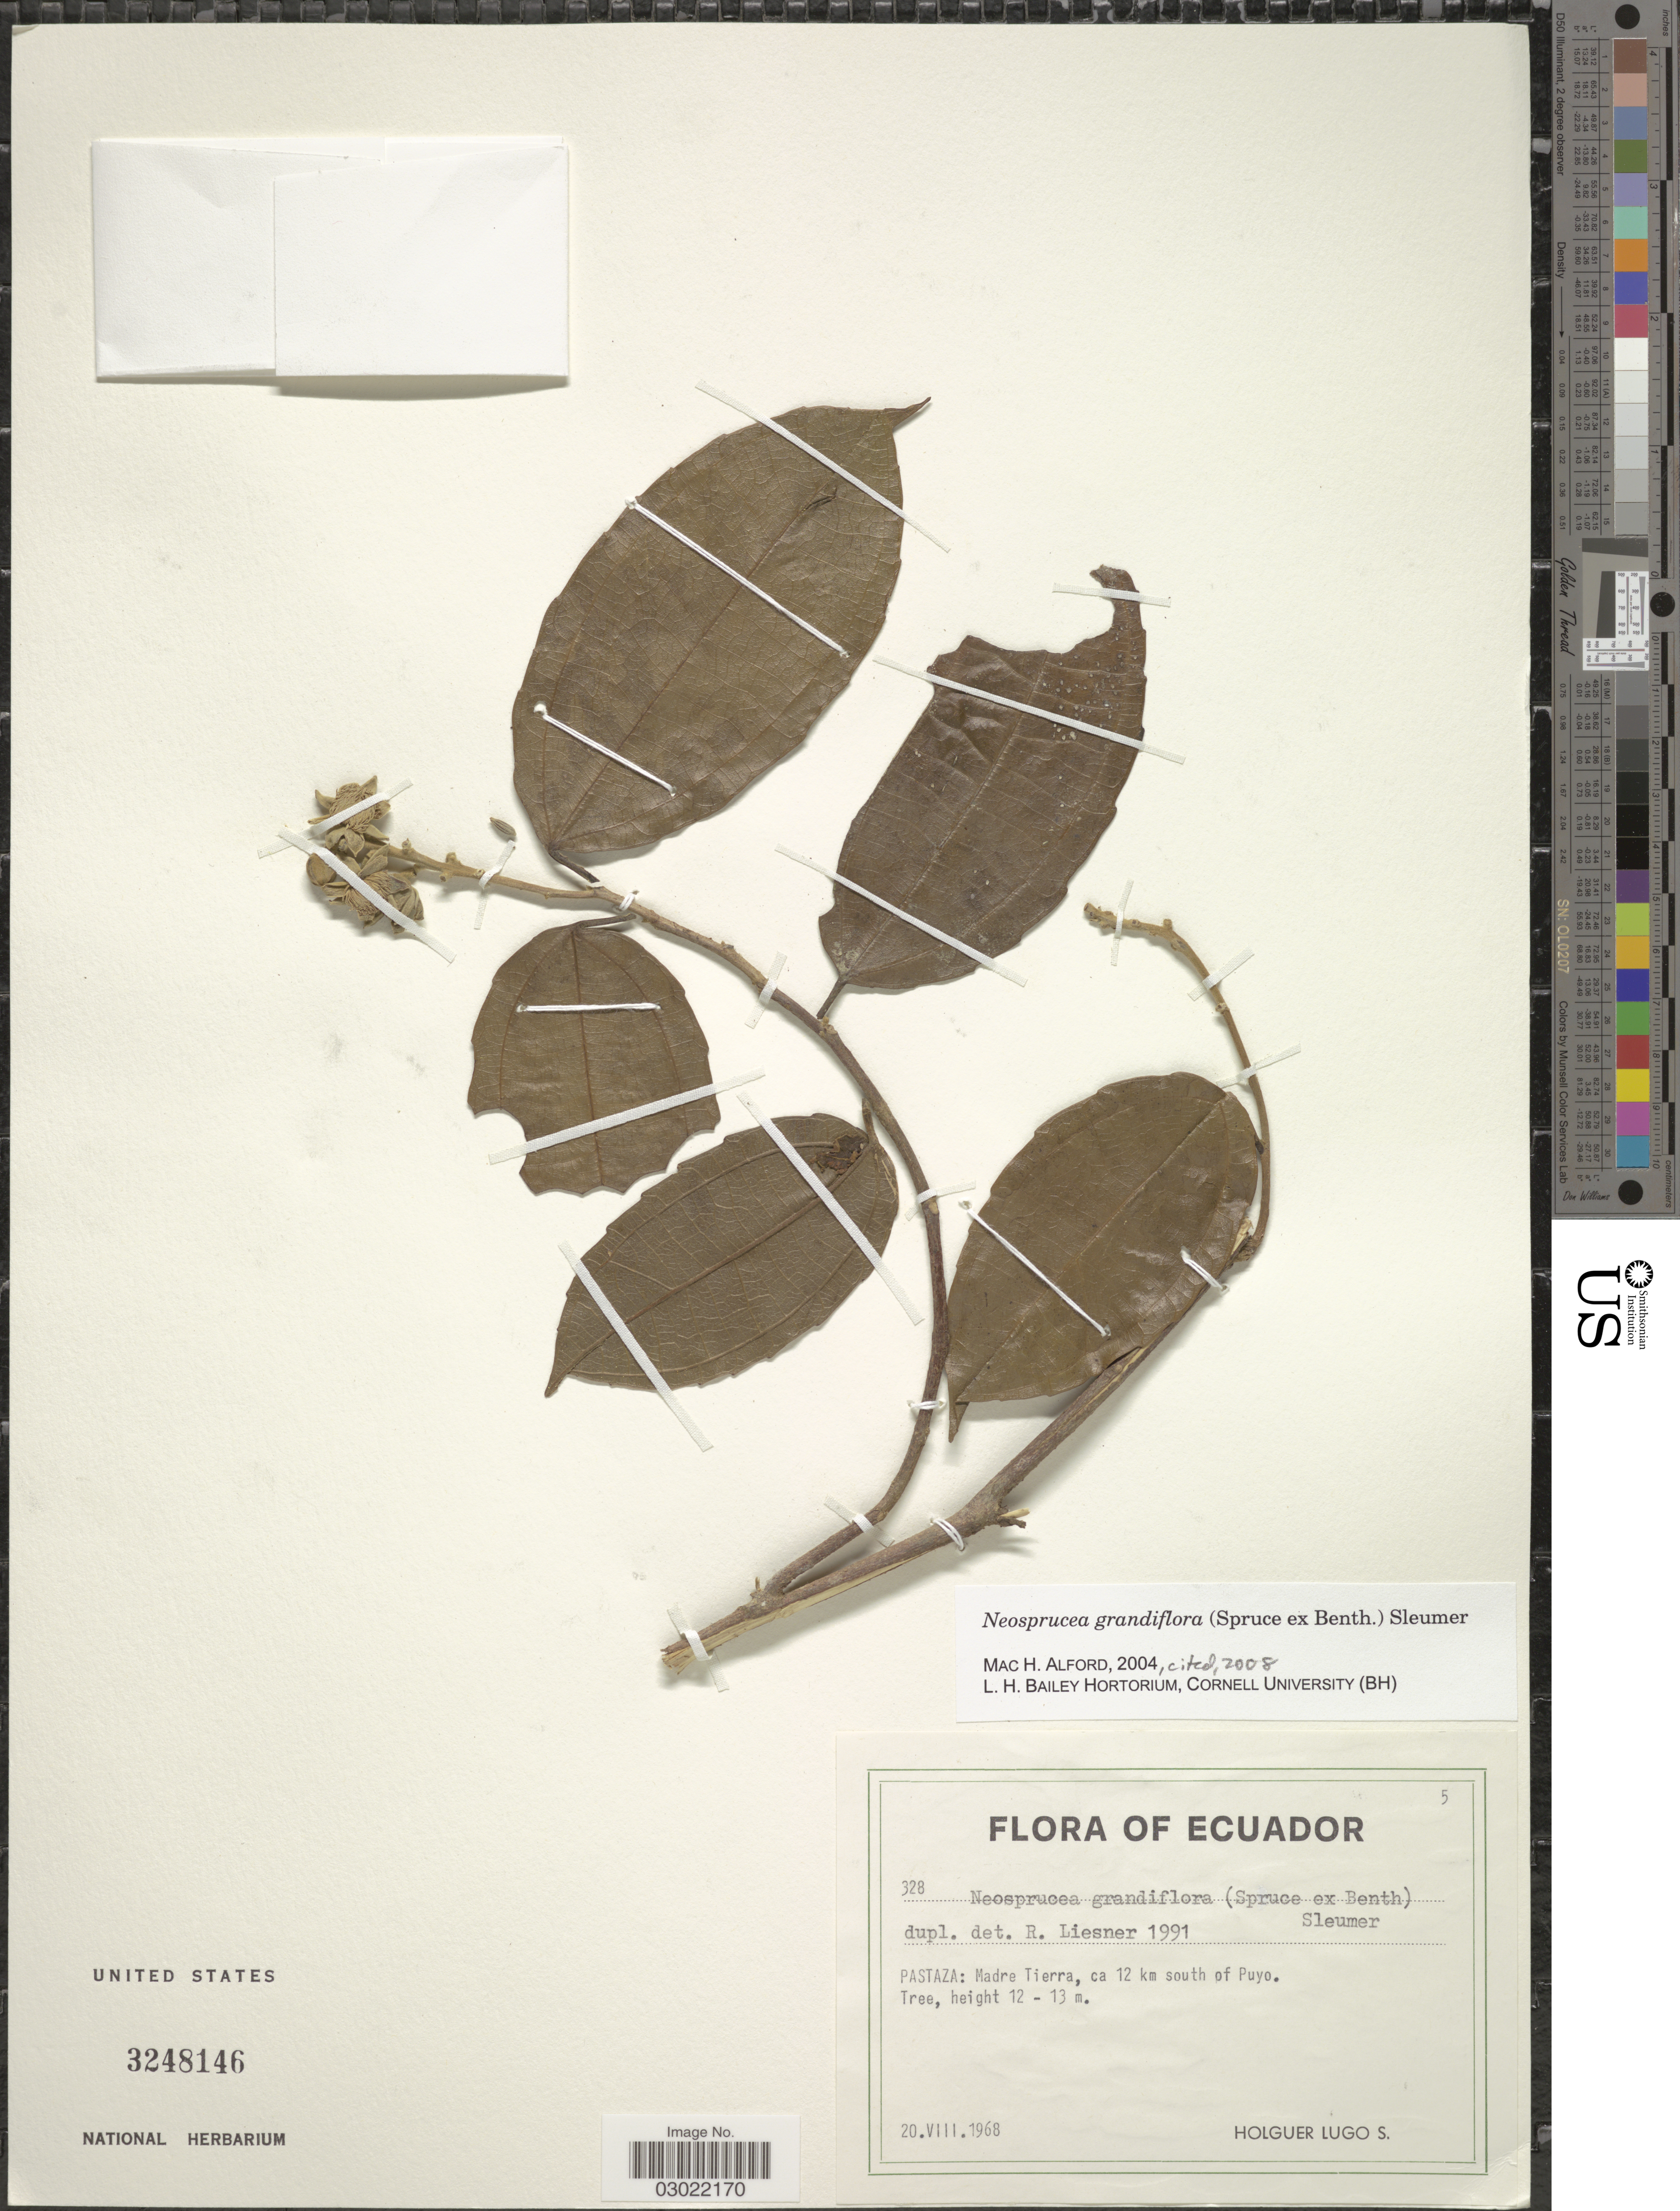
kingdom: Plantae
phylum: Tracheophyta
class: Magnoliopsida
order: Malpighiales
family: Salicaceae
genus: Neosprucea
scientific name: Neosprucea grandiflora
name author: (Spruce ex Benth.) Sleumer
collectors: H. Lugo S.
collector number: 328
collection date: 1968-08-20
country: Ecuador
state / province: Pastaza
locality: Madre Tierra, ca 12 km south of Puyo.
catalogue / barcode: US 3248146